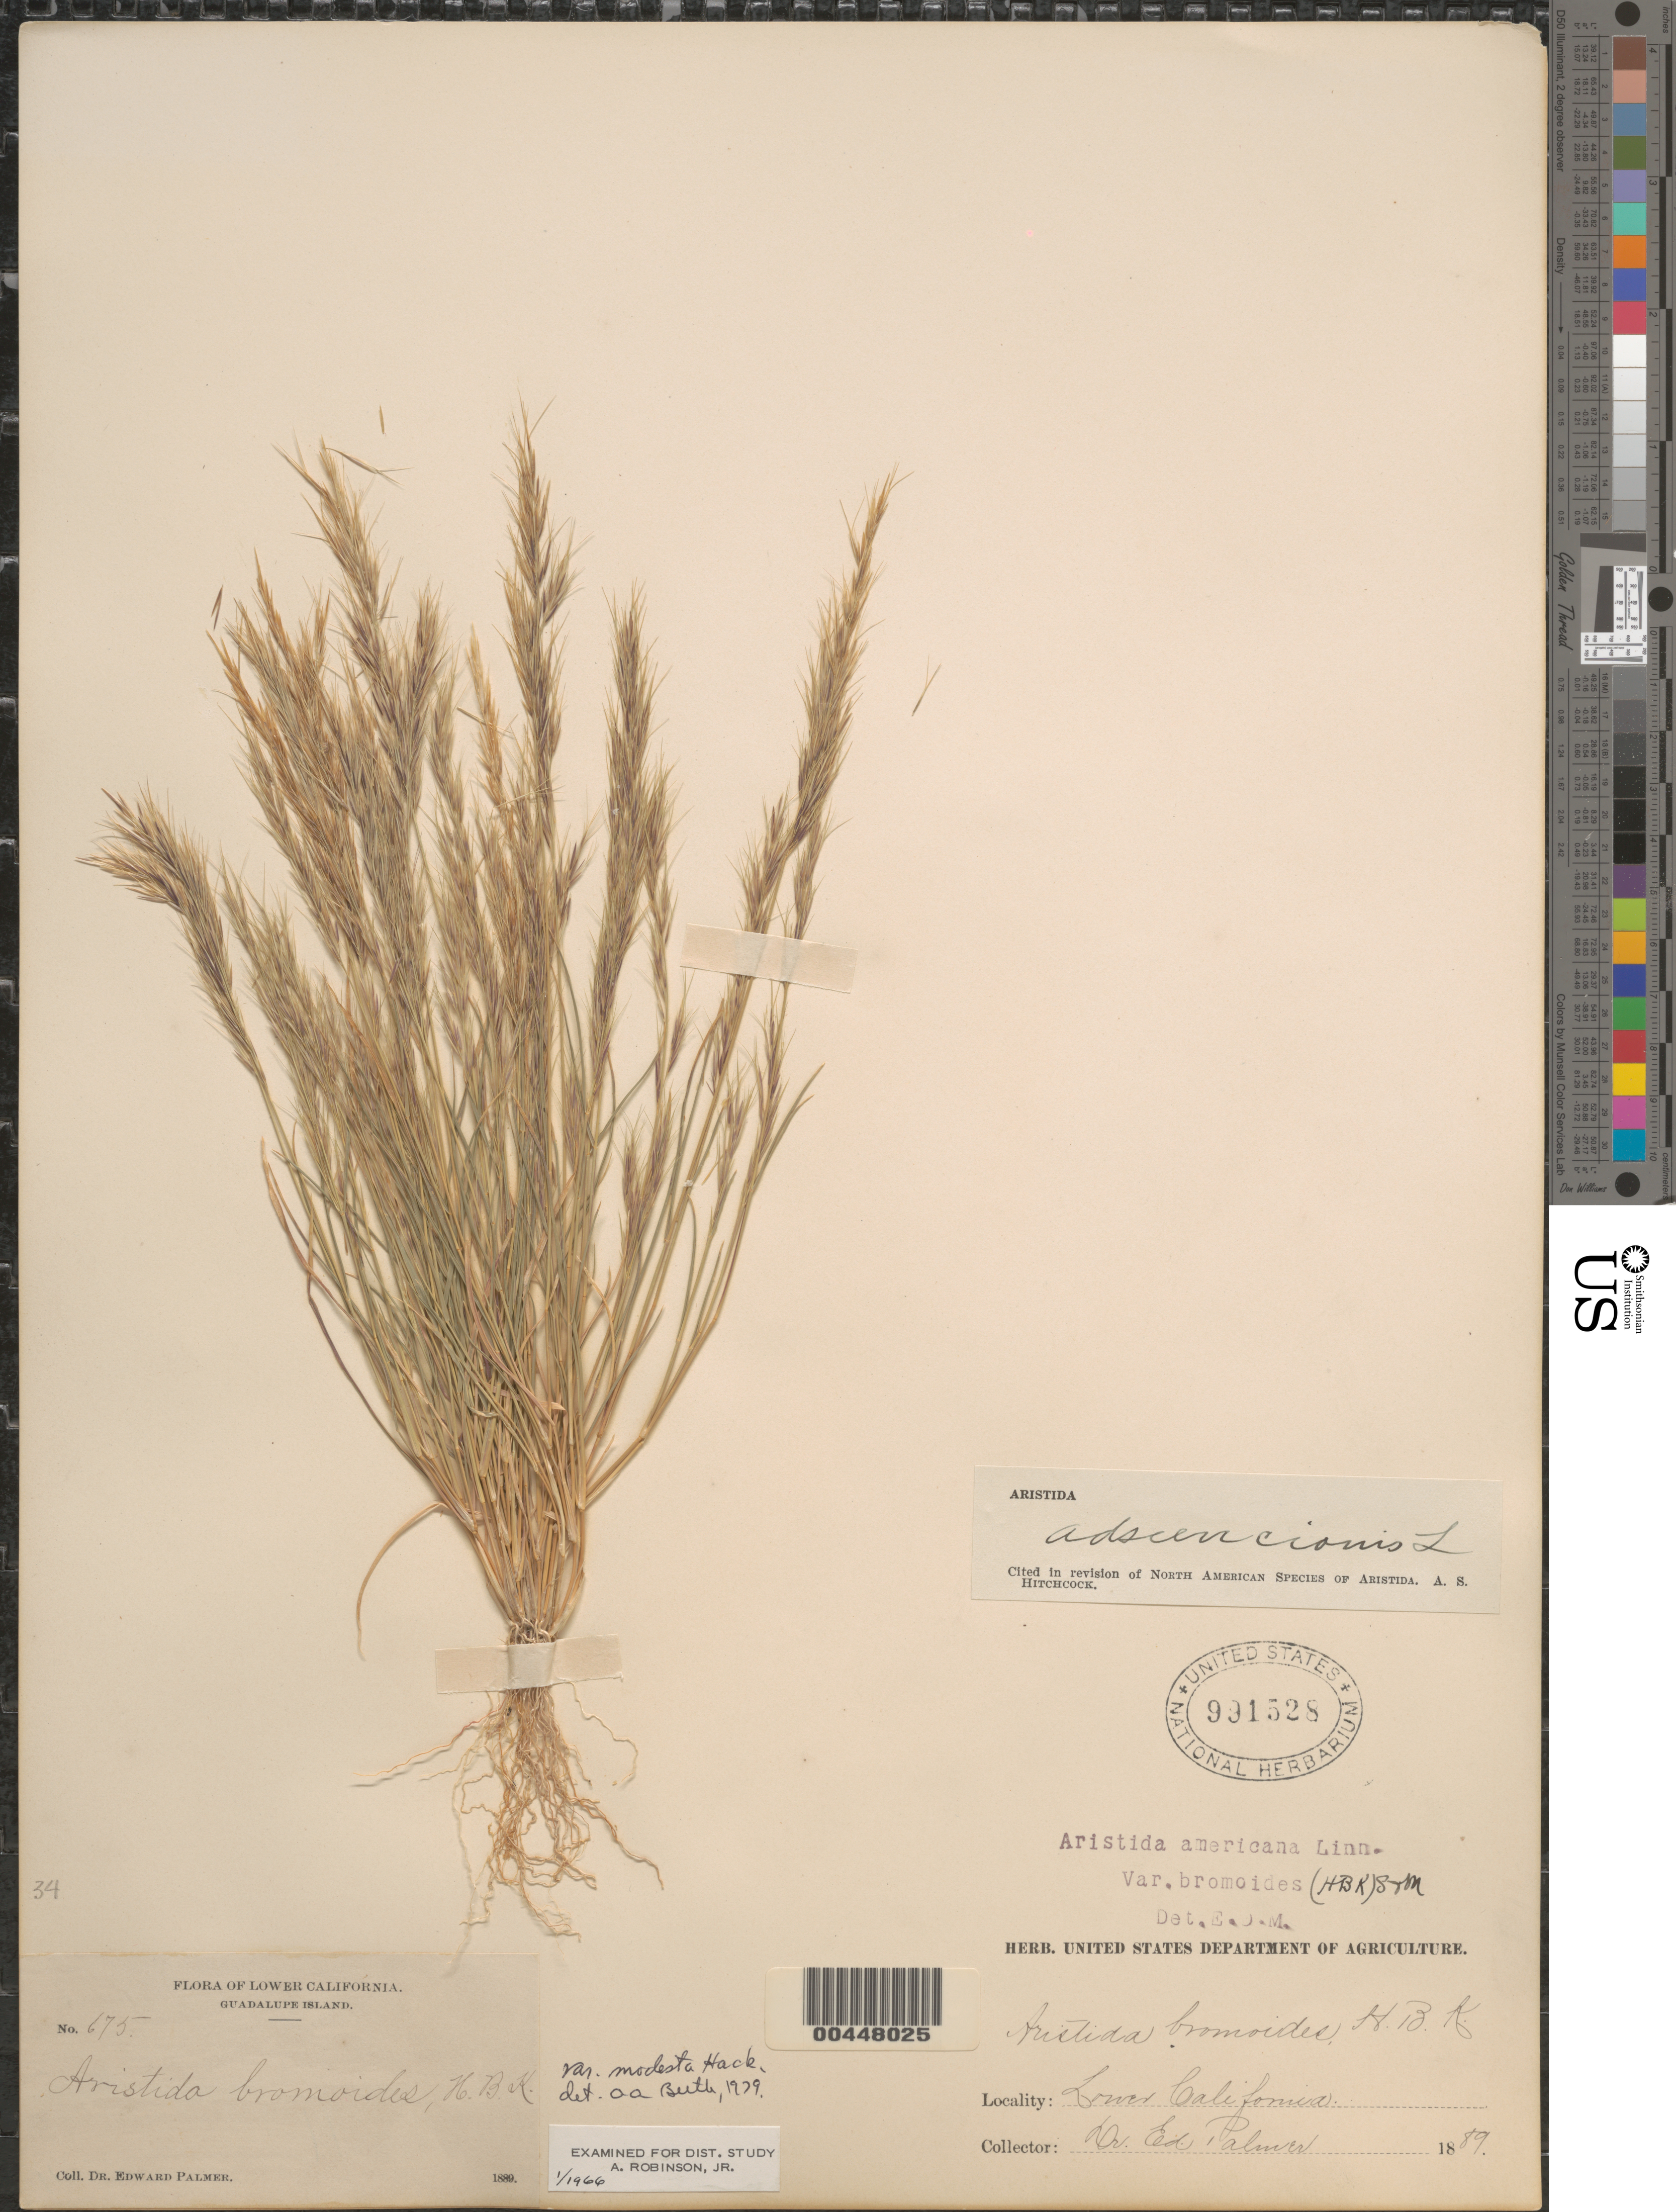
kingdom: Plantae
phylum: Tracheophyta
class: Liliopsida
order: Poales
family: Poaceae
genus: Aristida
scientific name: Aristida adscensionis var. modesta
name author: Hack. in Stuck.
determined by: Beetle, Alan A.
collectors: E. Palmer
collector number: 675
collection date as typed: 1889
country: Mexico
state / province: Baja California Sur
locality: Guadalupe Island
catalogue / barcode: US 991528